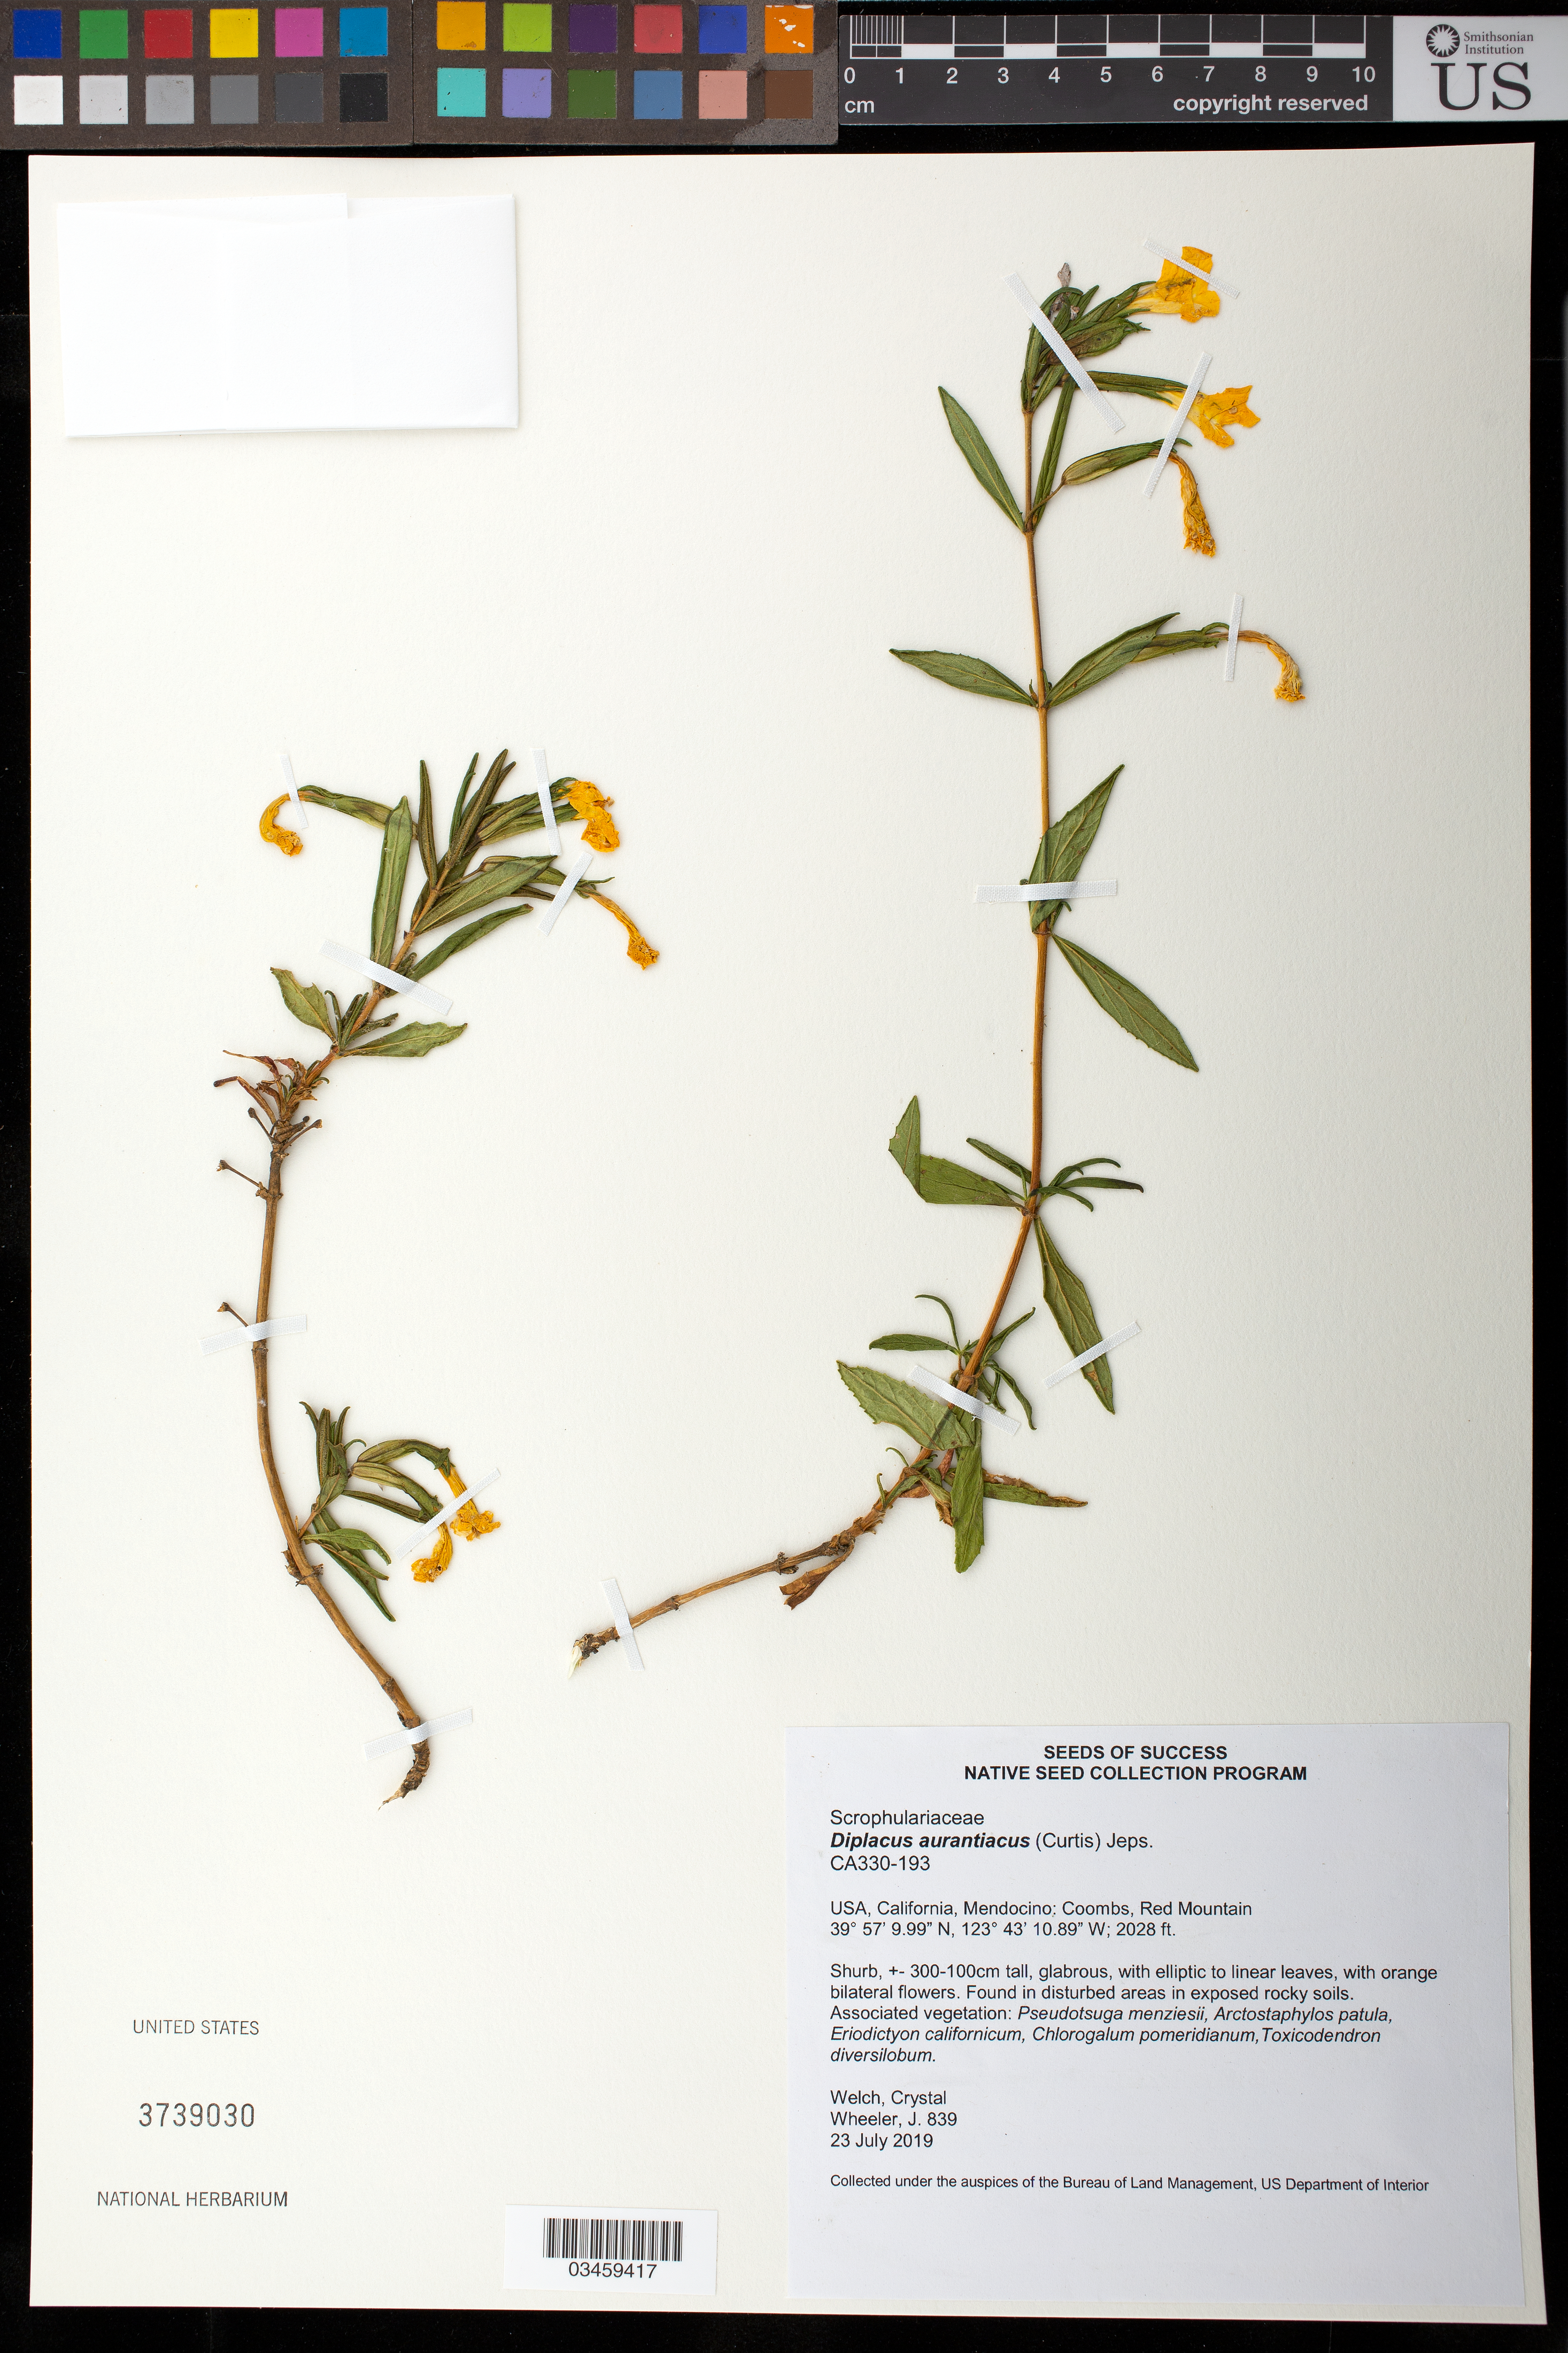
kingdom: Plantae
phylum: Tracheophyta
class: Magnoliopsida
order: Lamiales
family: Phrymaceae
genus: Diplacus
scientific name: Diplacus aurantiacus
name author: (Curtis) Jeps.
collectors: C. Welch & J. Wheeler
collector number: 839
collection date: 2019-07-23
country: United States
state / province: California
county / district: Mendocino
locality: Coombs, Red Mountain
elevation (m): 618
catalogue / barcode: US 3739030